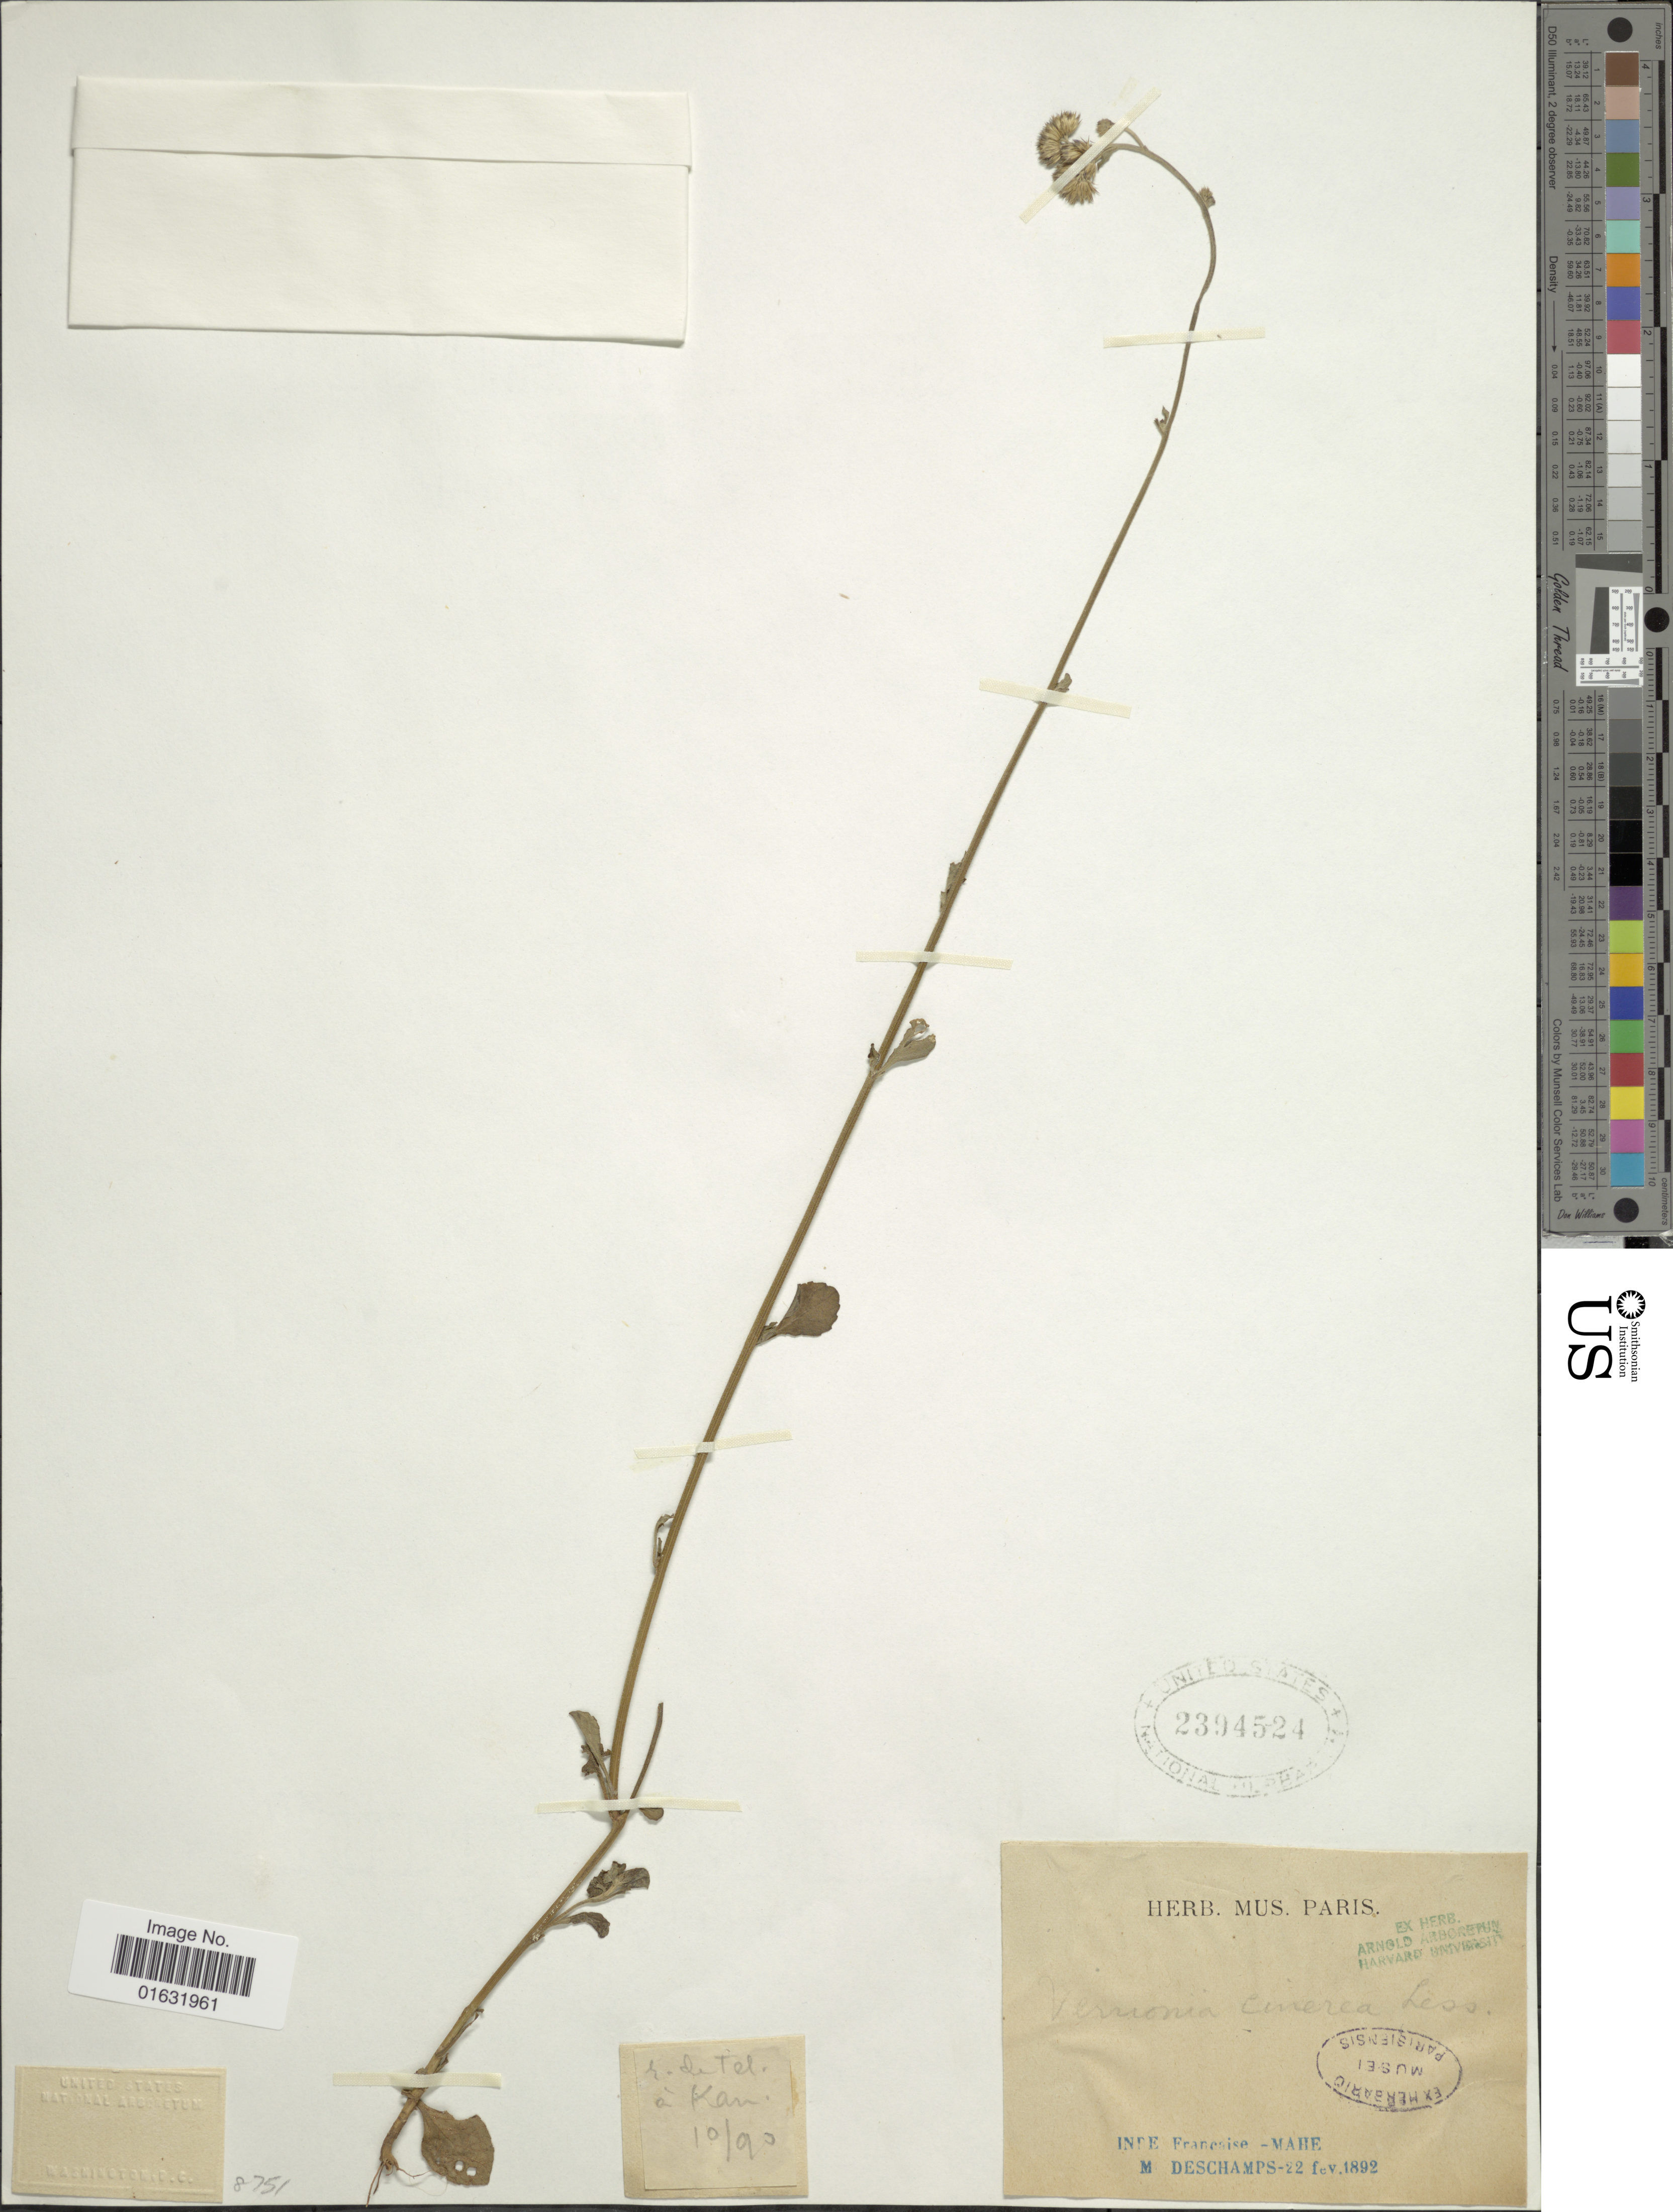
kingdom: Plantae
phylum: Tracheophyta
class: Magnoliopsida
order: Asterales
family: Asteraceae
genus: Cyanthillium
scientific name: Cyanthillium cinereum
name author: (L.) H. Rob.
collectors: M. Deschamps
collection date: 1892-02-22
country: India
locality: Inde Francaise - Mahe.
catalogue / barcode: US 2394524